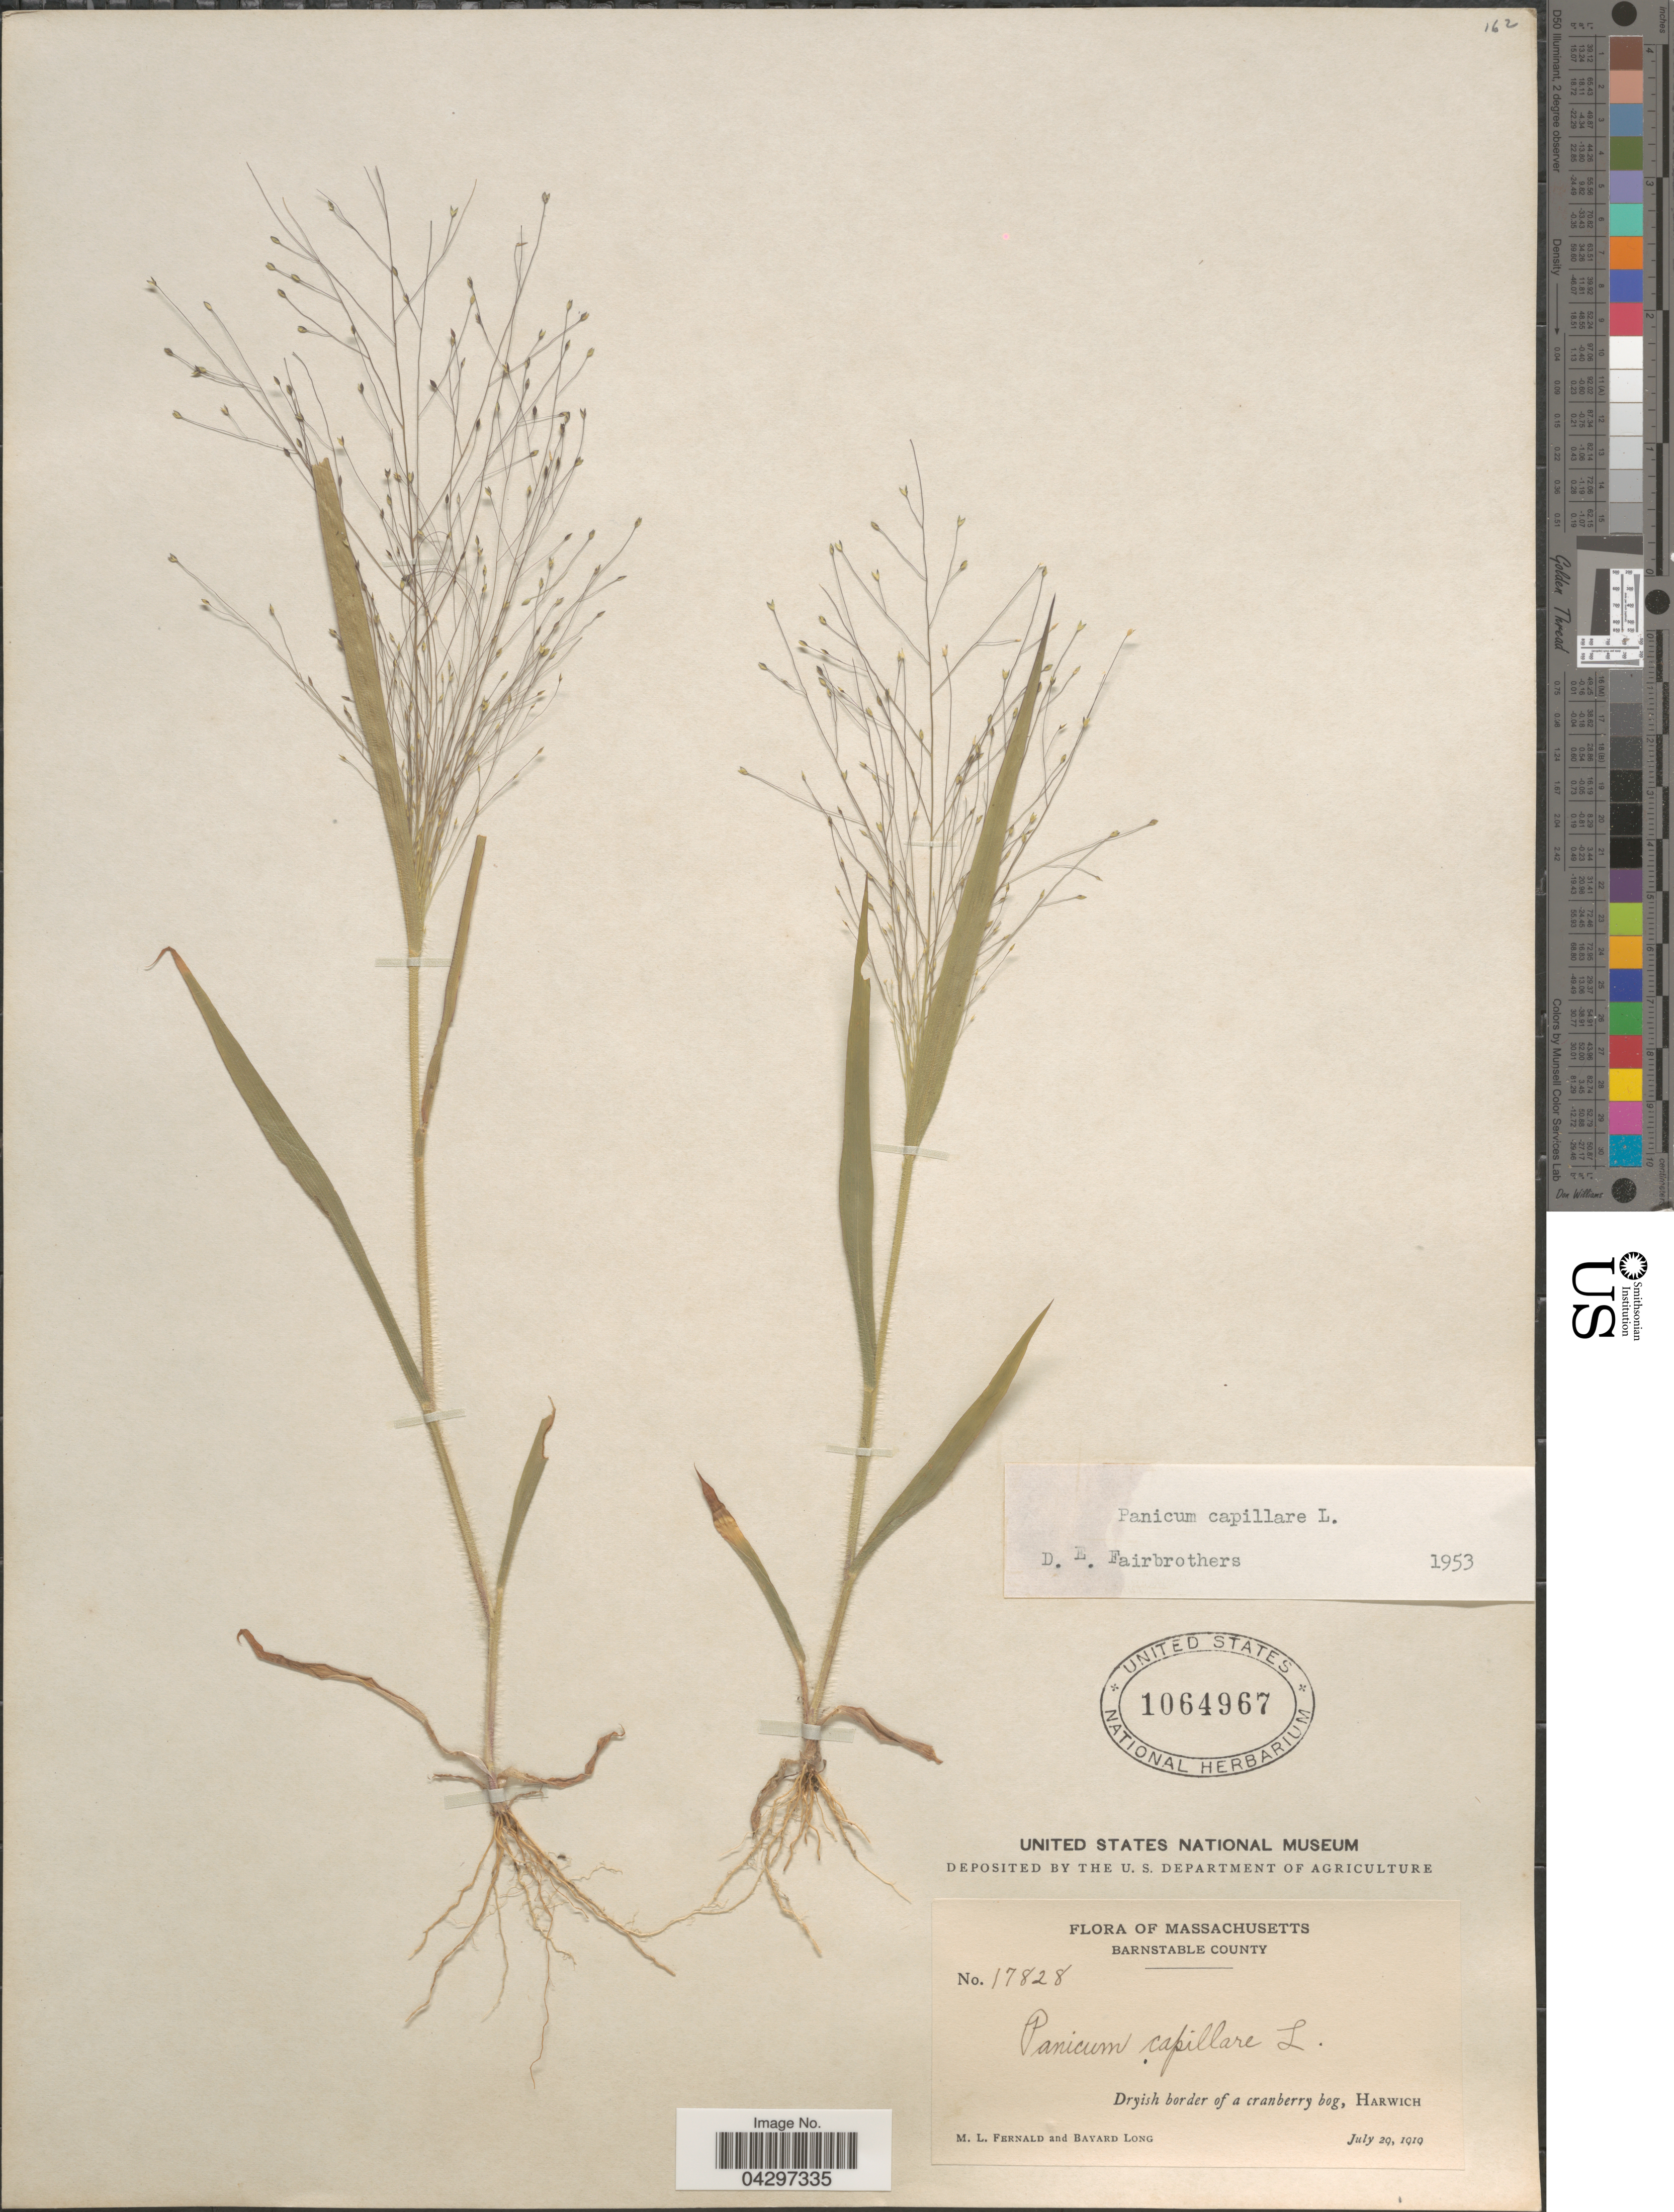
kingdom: Plantae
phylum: Tracheophyta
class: Liliopsida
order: Poales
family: Poaceae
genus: Panicum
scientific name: Panicum capillare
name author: L.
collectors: M. L. Fernald & B. Long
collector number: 17828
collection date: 1919-07-29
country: United States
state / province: Massachusetts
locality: Barnstable County. Dryish border of a cranberry bog, Harwich.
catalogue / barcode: US 1064967